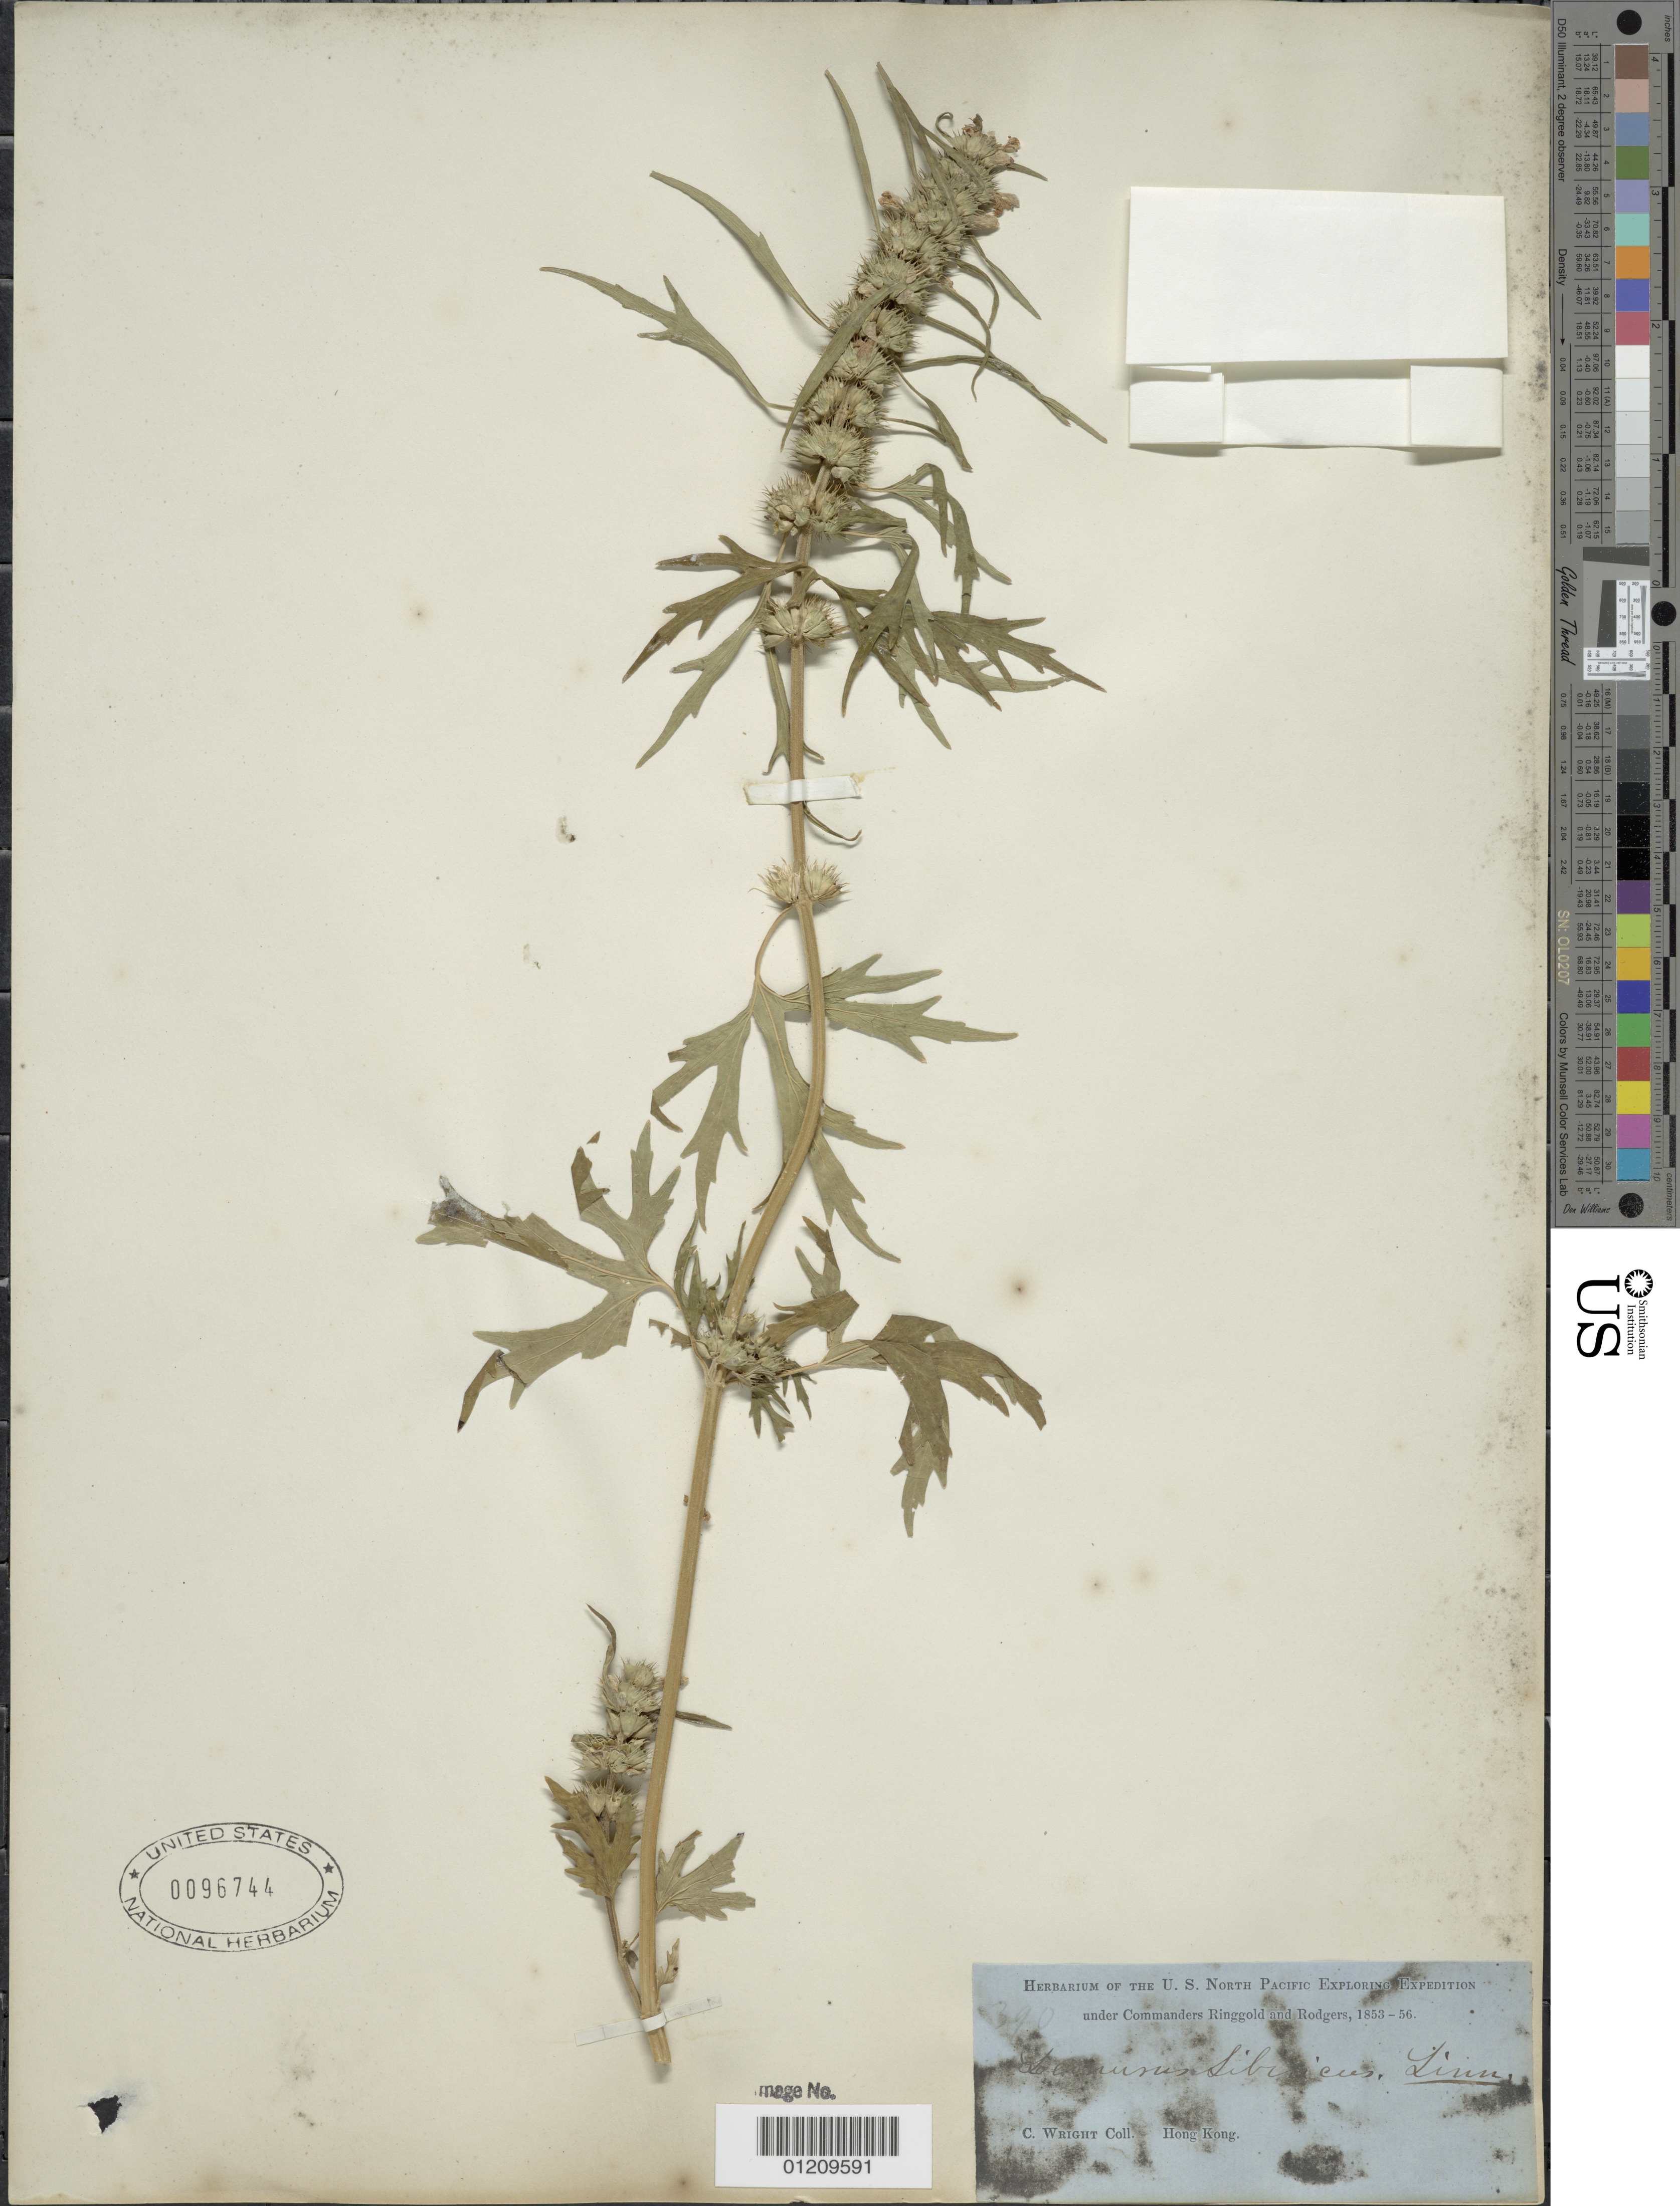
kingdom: Plantae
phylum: Tracheophyta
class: Magnoliopsida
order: Lamiales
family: Lamiaceae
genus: Leonurus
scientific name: Leonurus sibiricus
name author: L.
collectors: C. Wright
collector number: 390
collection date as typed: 1853 to -- -- 1856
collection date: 1853/1856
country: China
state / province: Hong Kong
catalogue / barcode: US 96744